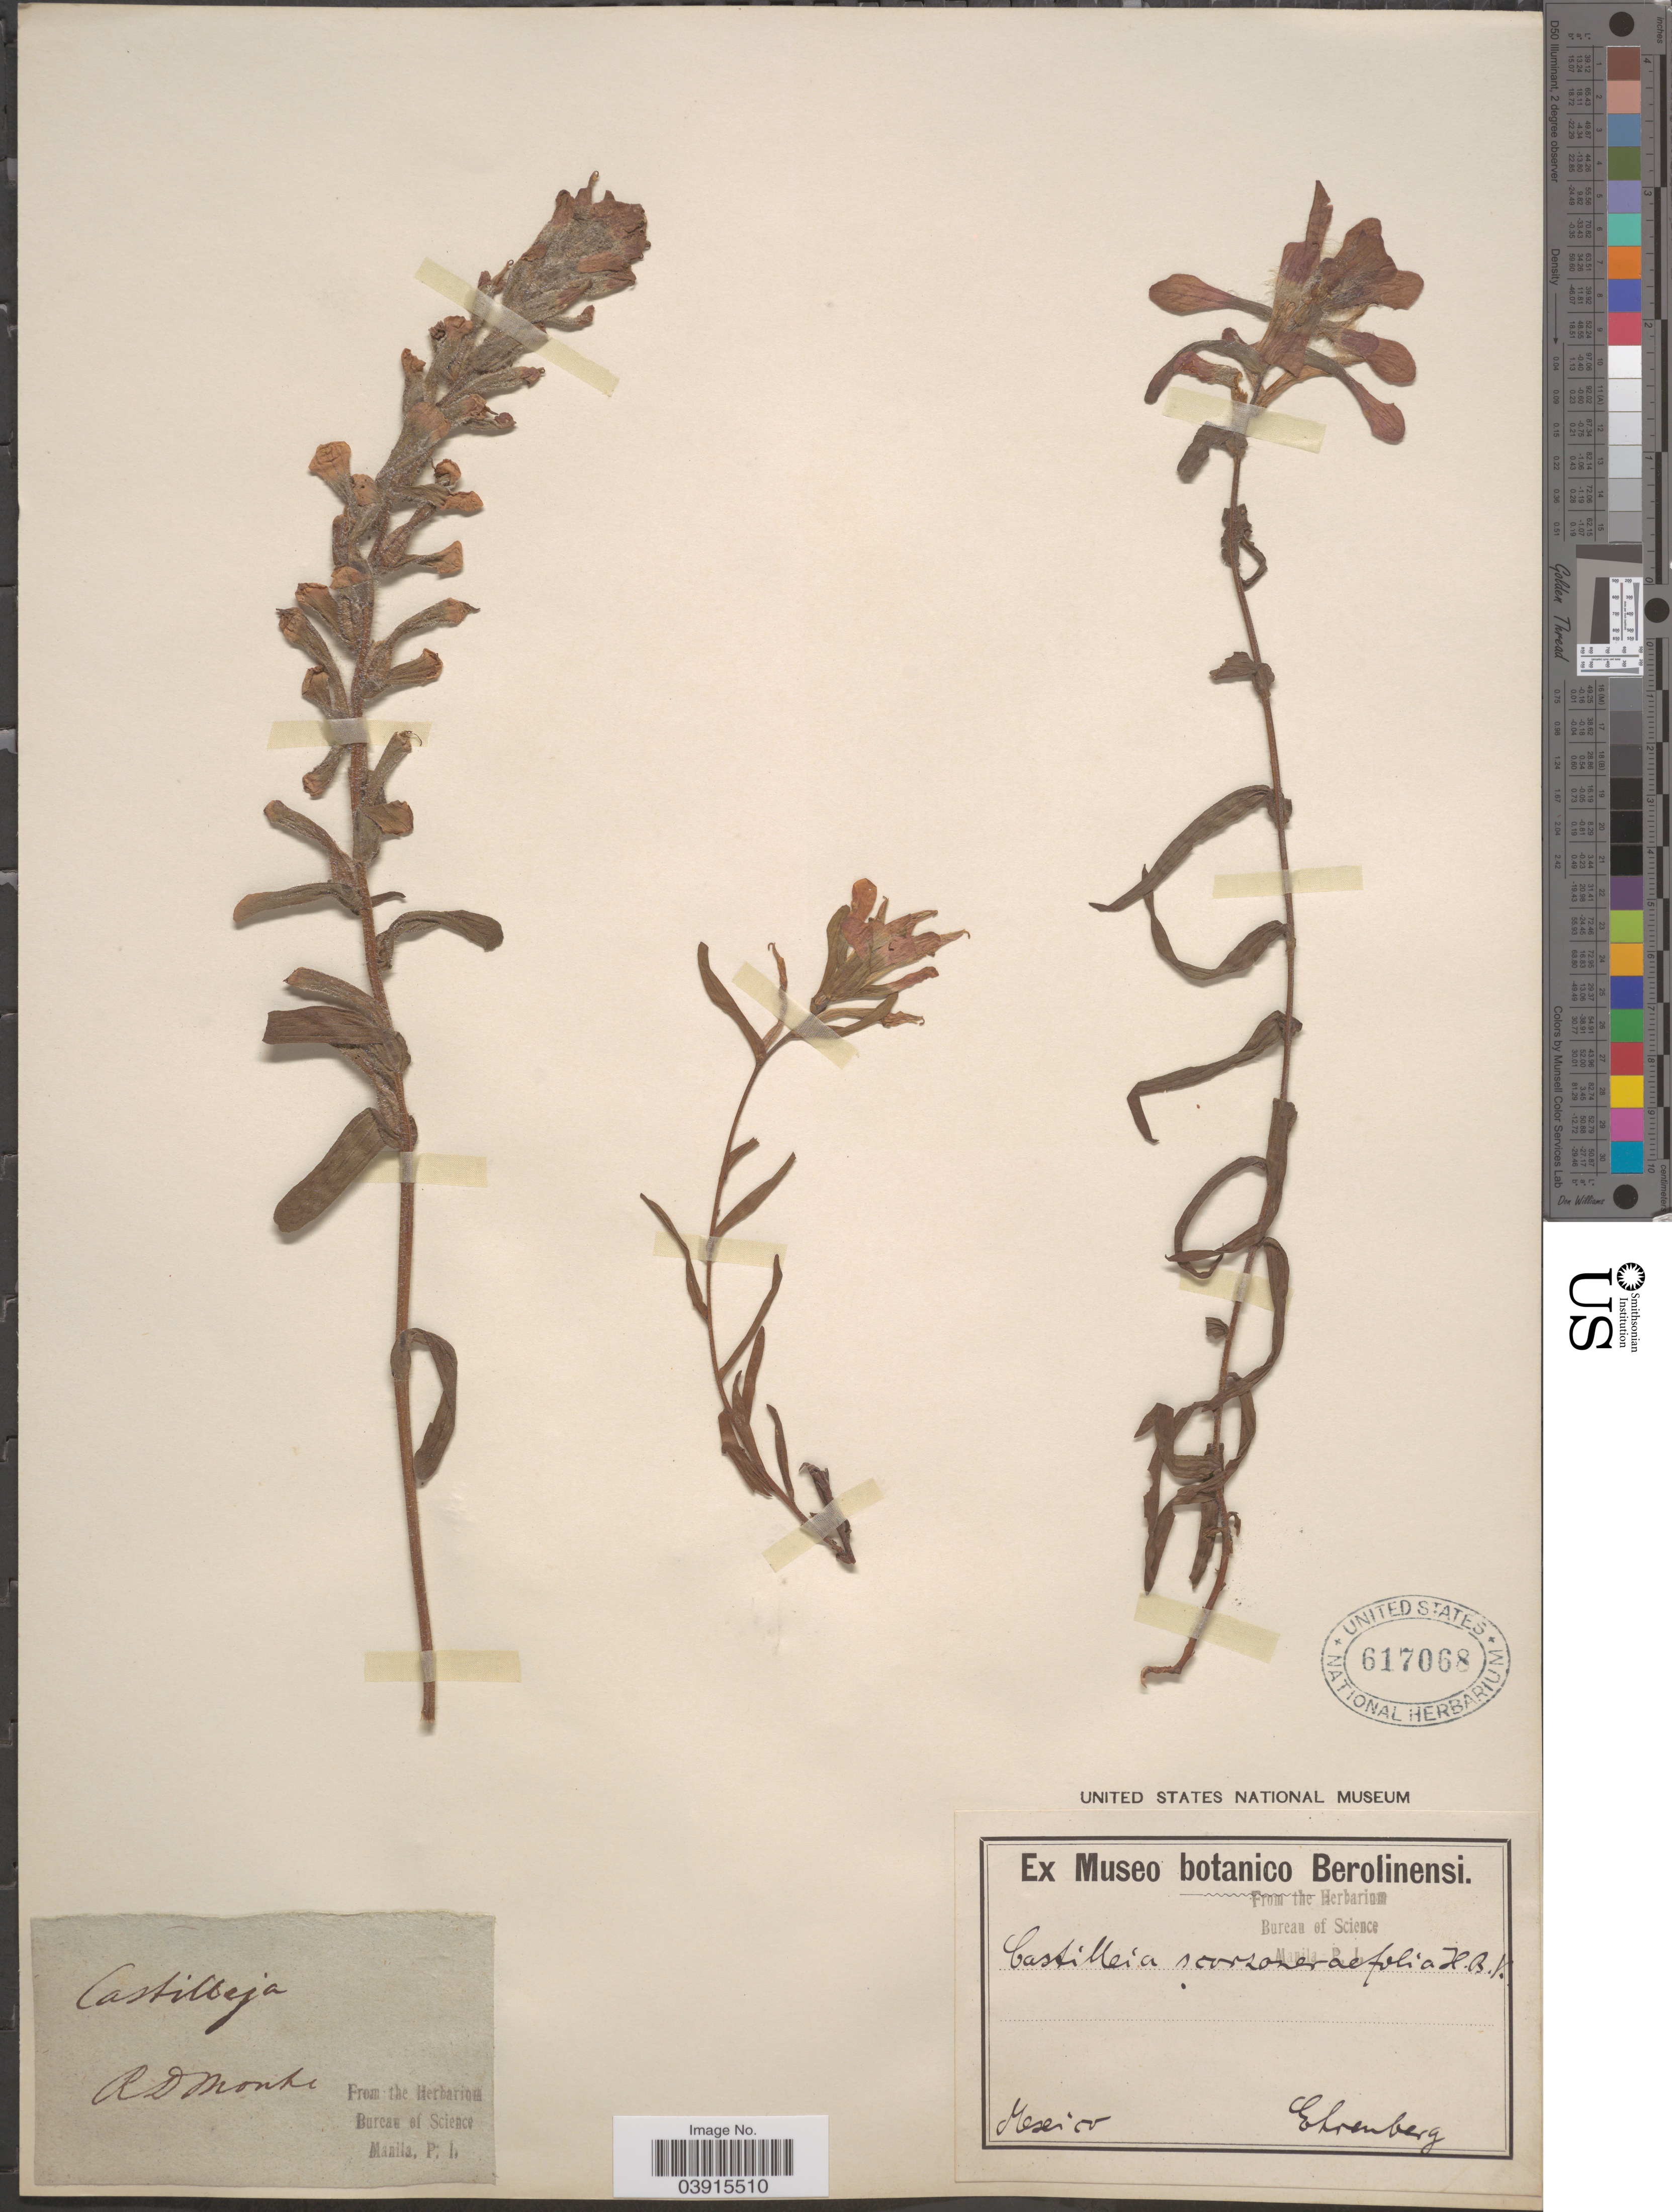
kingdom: Plantae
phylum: Tracheophyta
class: Magnoliopsida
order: Lamiales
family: Orobanchaceae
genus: Castilleja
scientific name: Castilleja scorzonerifolia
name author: Kunth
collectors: -. Ehrenberg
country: Mexico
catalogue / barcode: US 617068